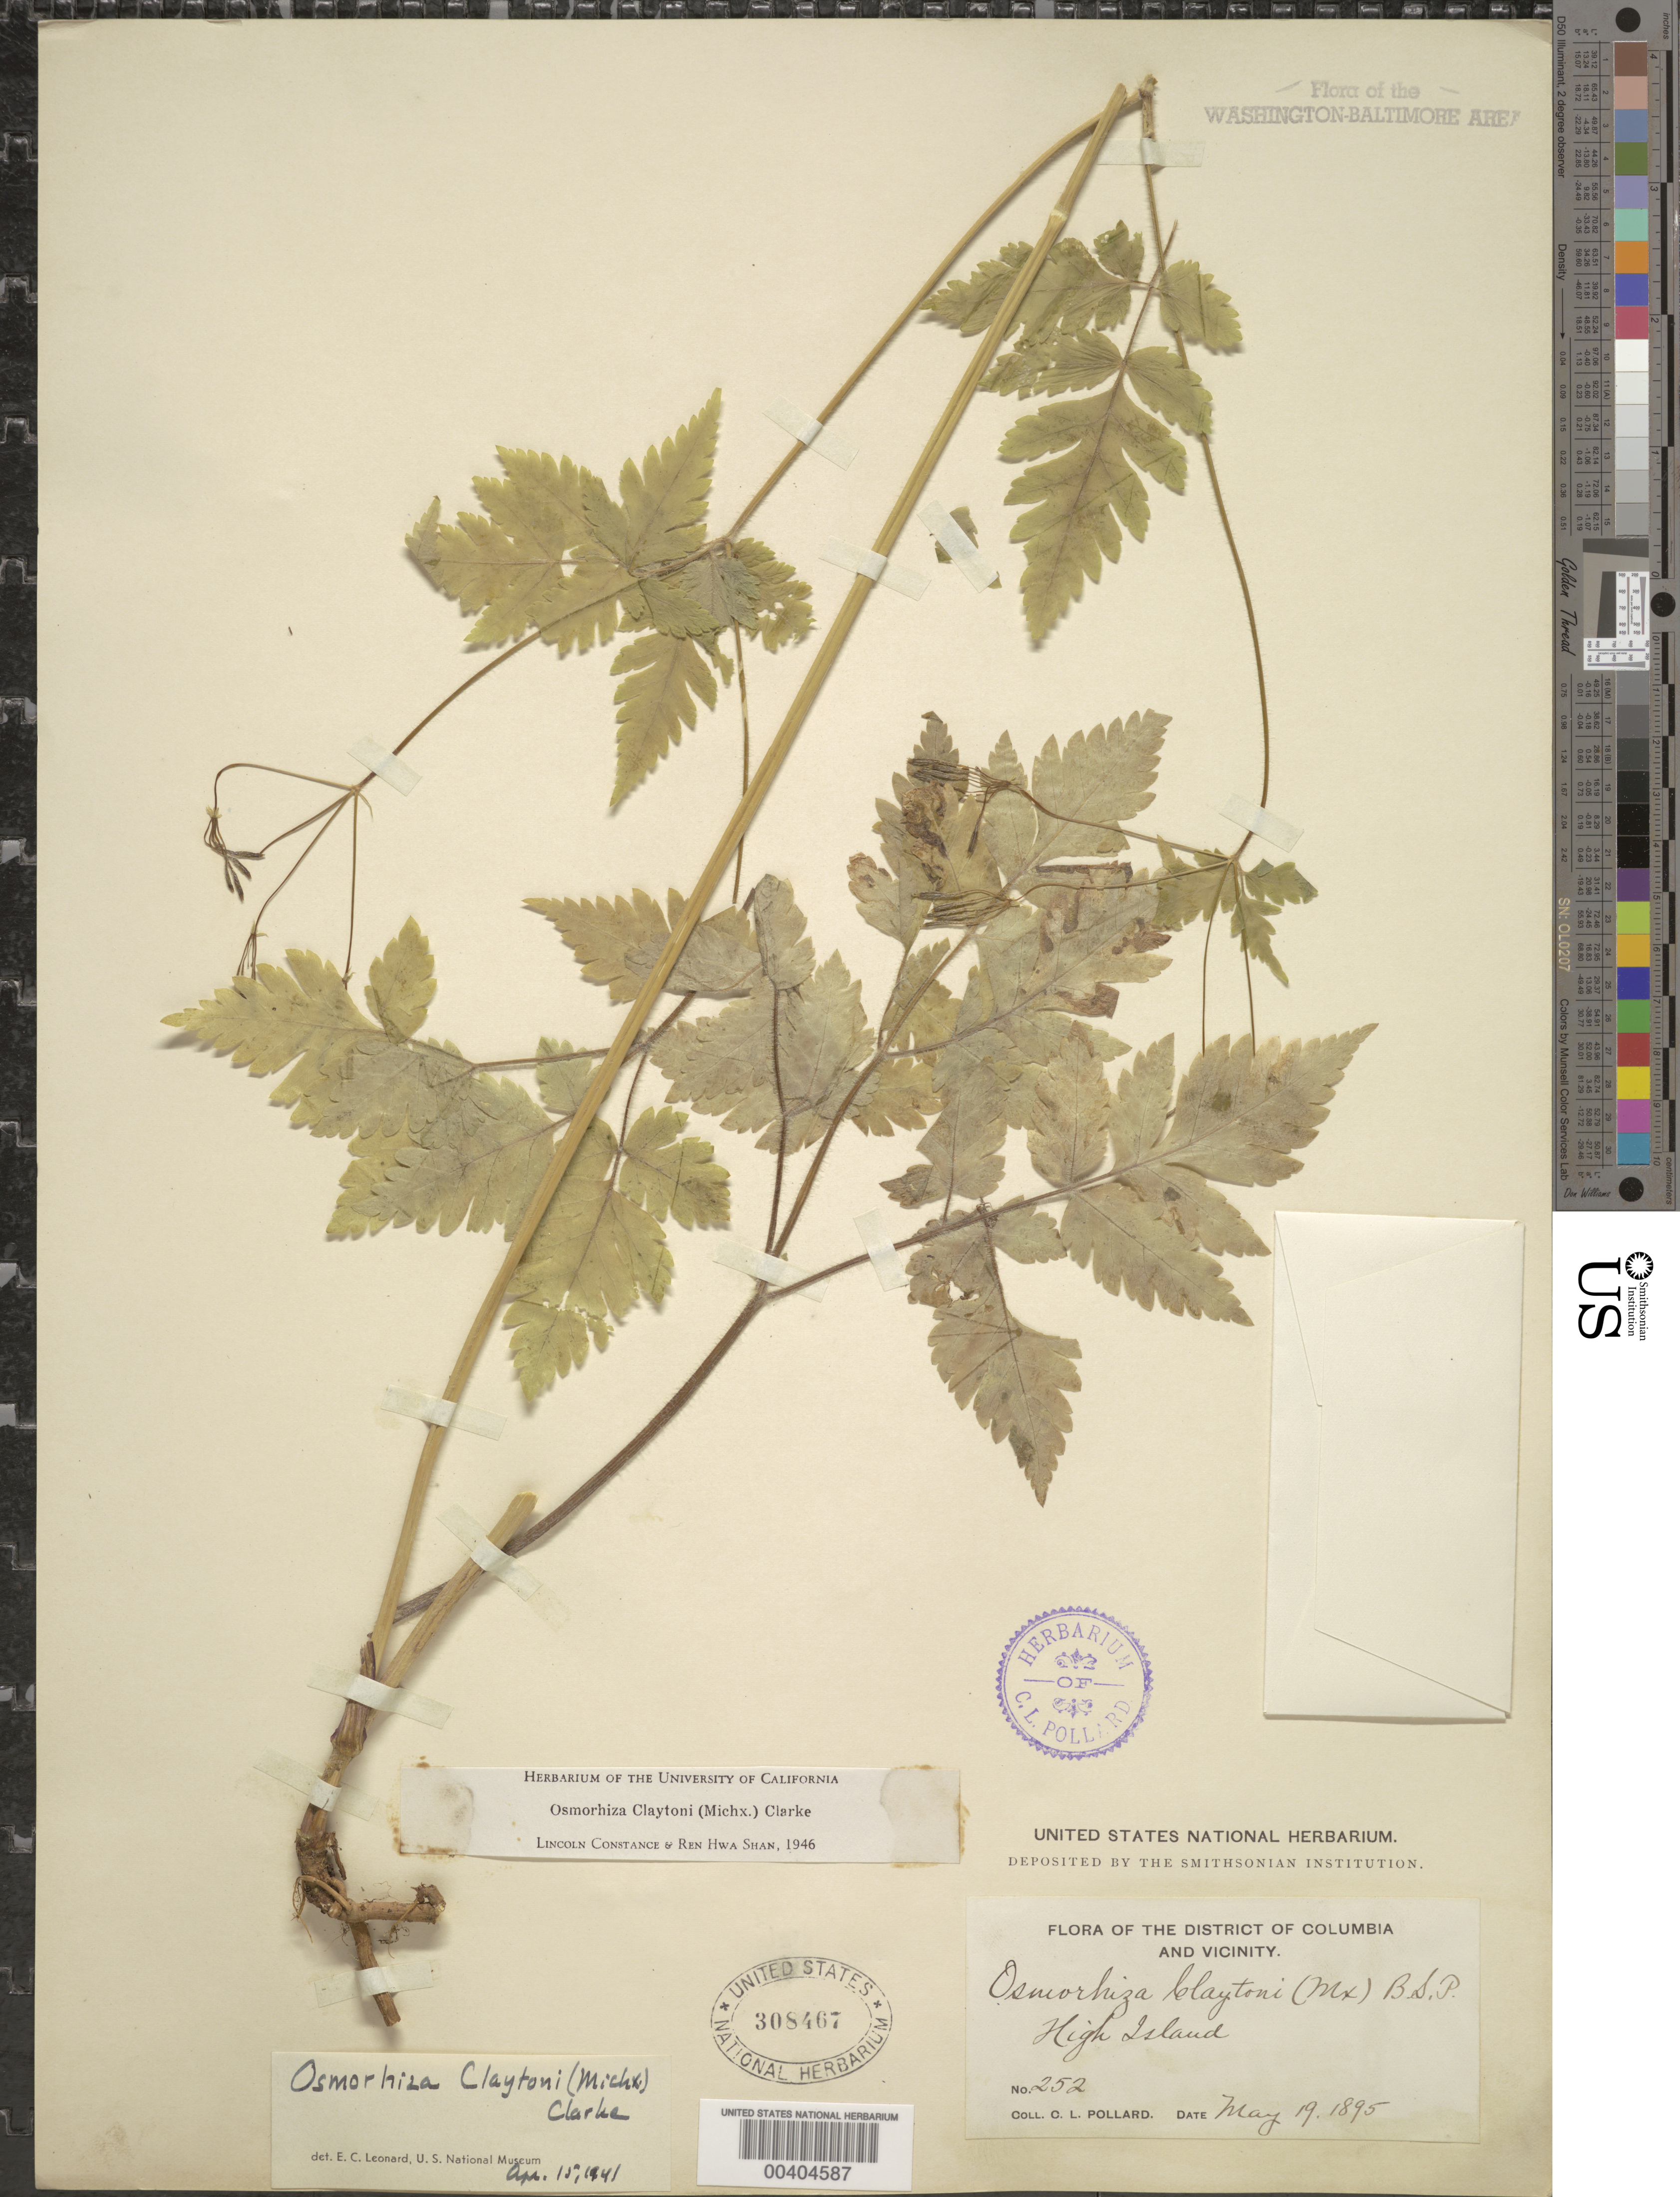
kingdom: Plantae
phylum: Tracheophyta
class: Magnoliopsida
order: Apiales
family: Apiaceae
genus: Osmorhiza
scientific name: Osmorhiza claytonii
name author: (Michx.) C.B. Clarke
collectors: C. L. Pollard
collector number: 252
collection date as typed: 19 May 1895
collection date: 1895-05-19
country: United States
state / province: Maryland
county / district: Montgomery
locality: High Island C. & O. Canal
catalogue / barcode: US 308467